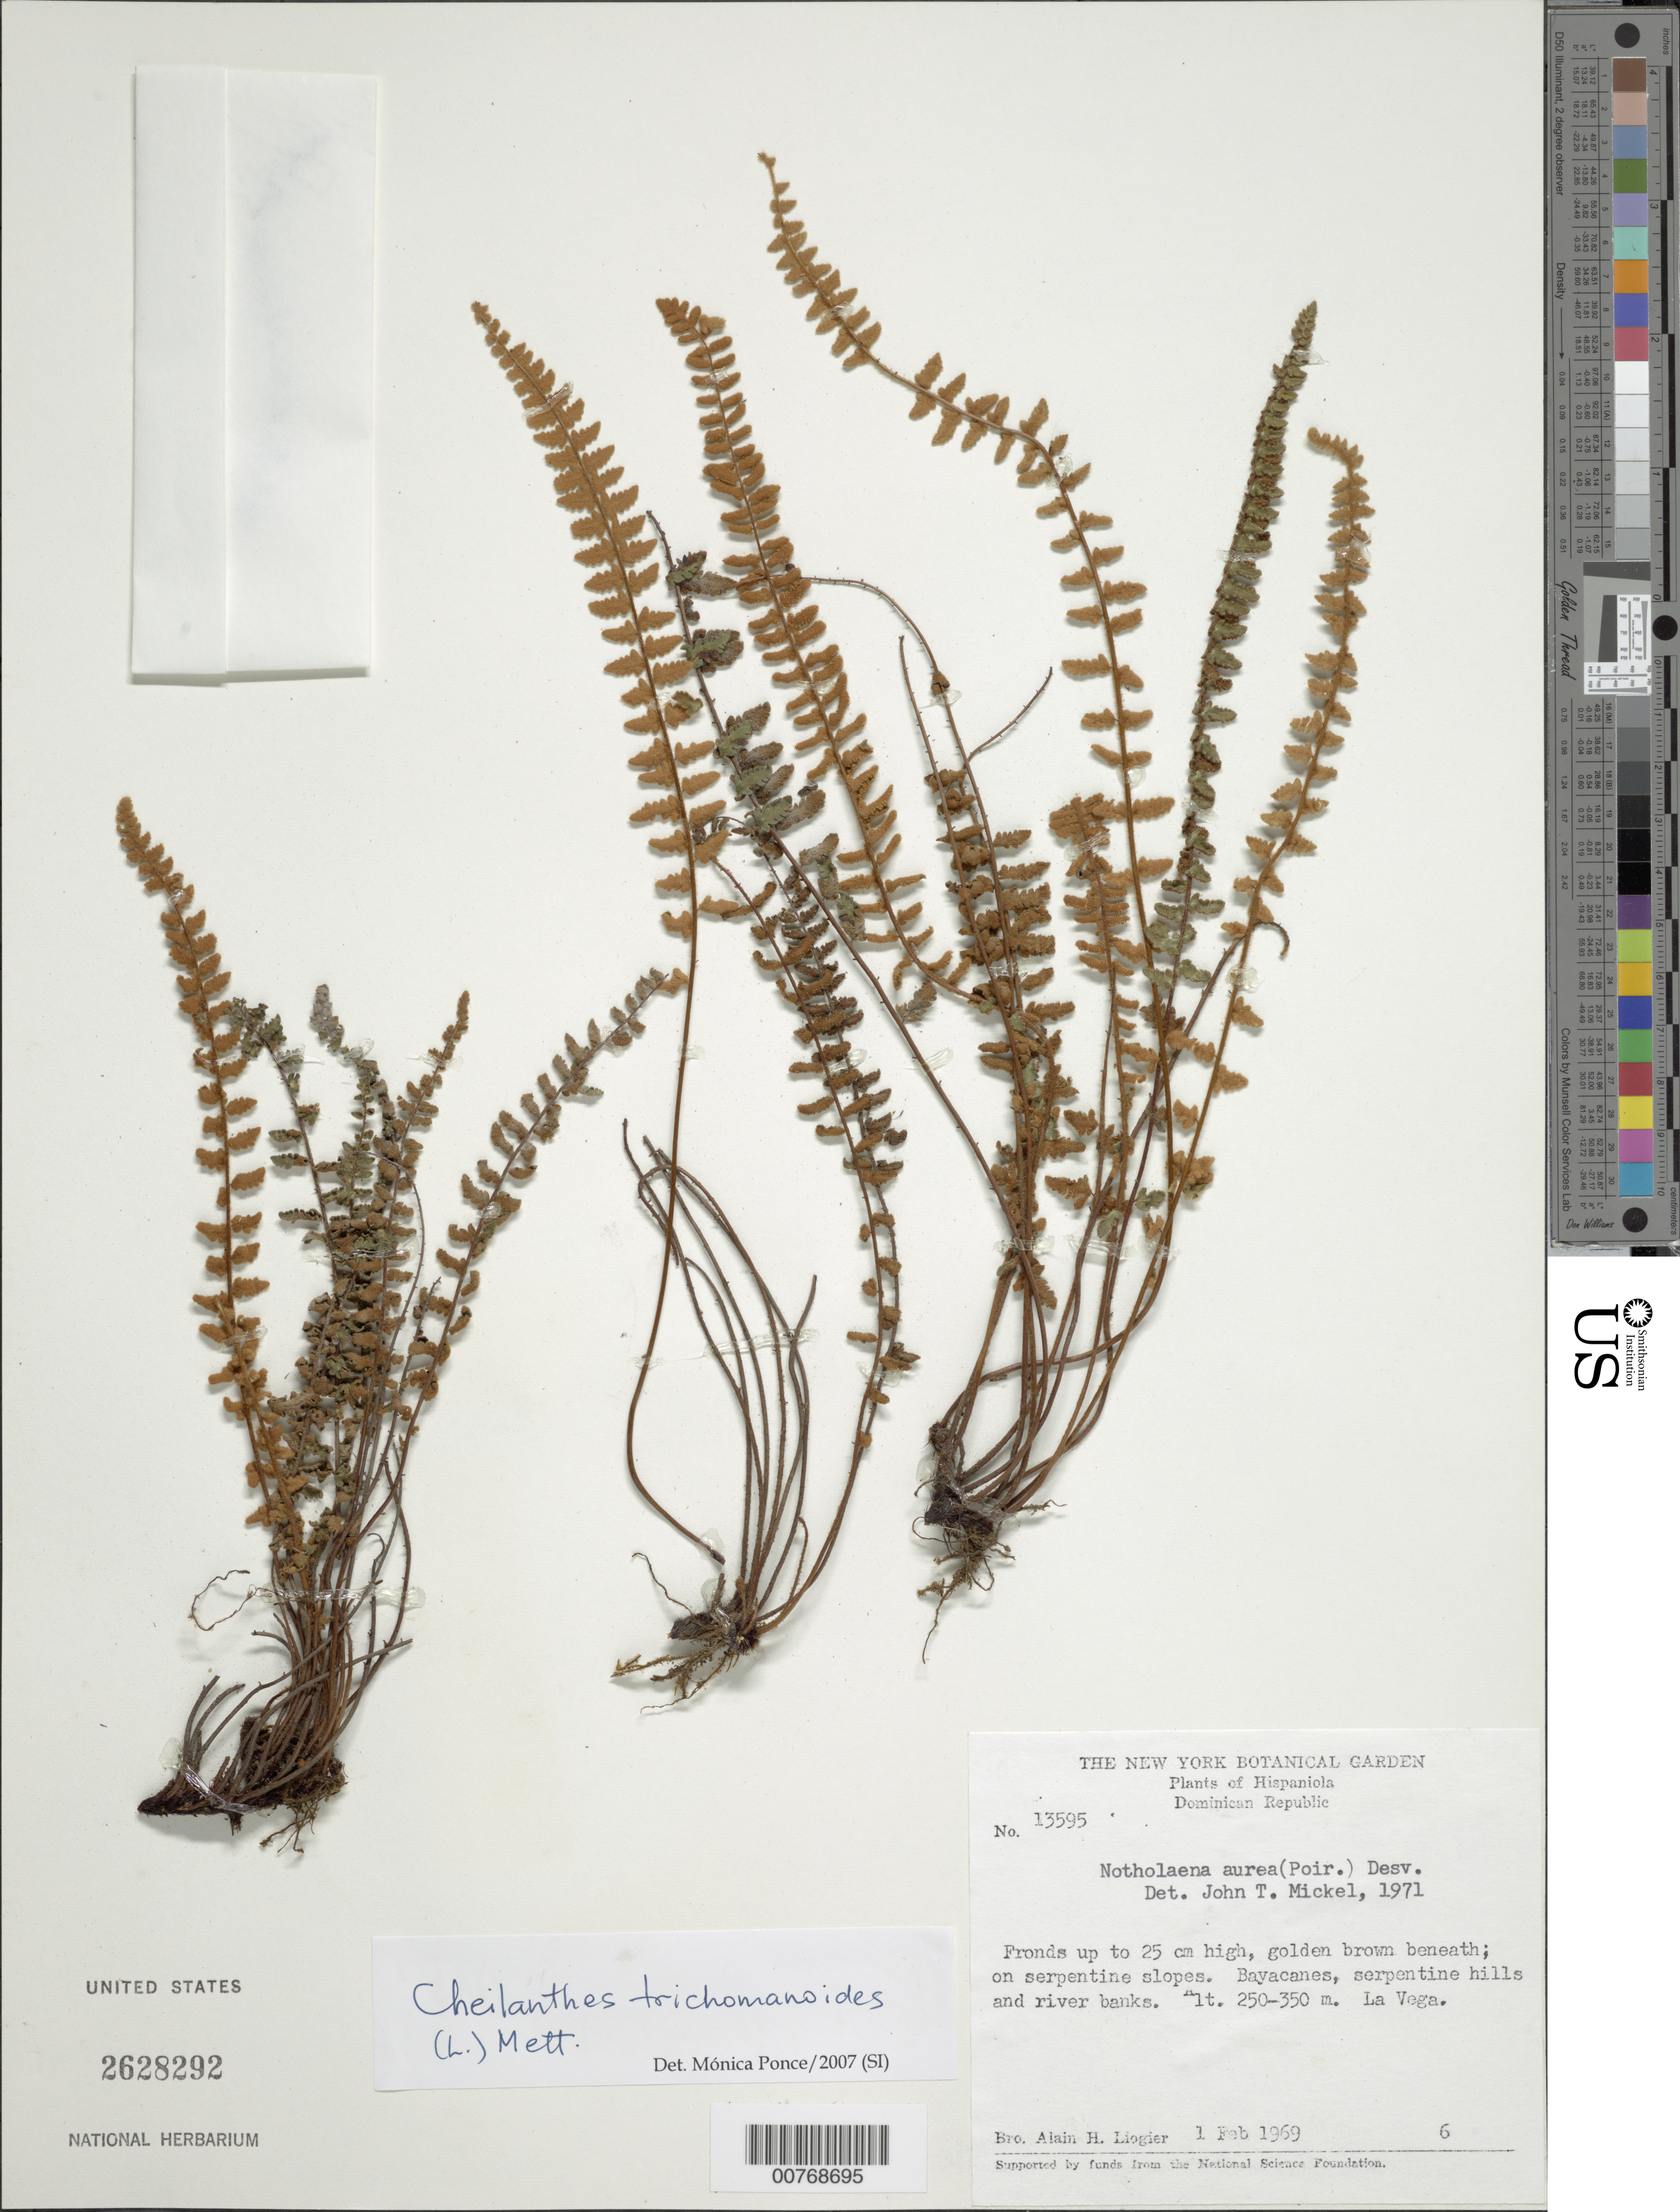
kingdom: Plantae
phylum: Tracheophyta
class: Polypodiopsida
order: Polypodiales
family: Pteridaceae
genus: Notholaena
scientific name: Notholaena trichomanoides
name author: (L.) Desv.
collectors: A. H. Liogier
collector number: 13595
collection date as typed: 01 Feb 1969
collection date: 1969-02-01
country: Dominican Republic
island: Hispaniola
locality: Bayacanes, serpentine hills and river banks. La Vega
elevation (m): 250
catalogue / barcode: US 2628292